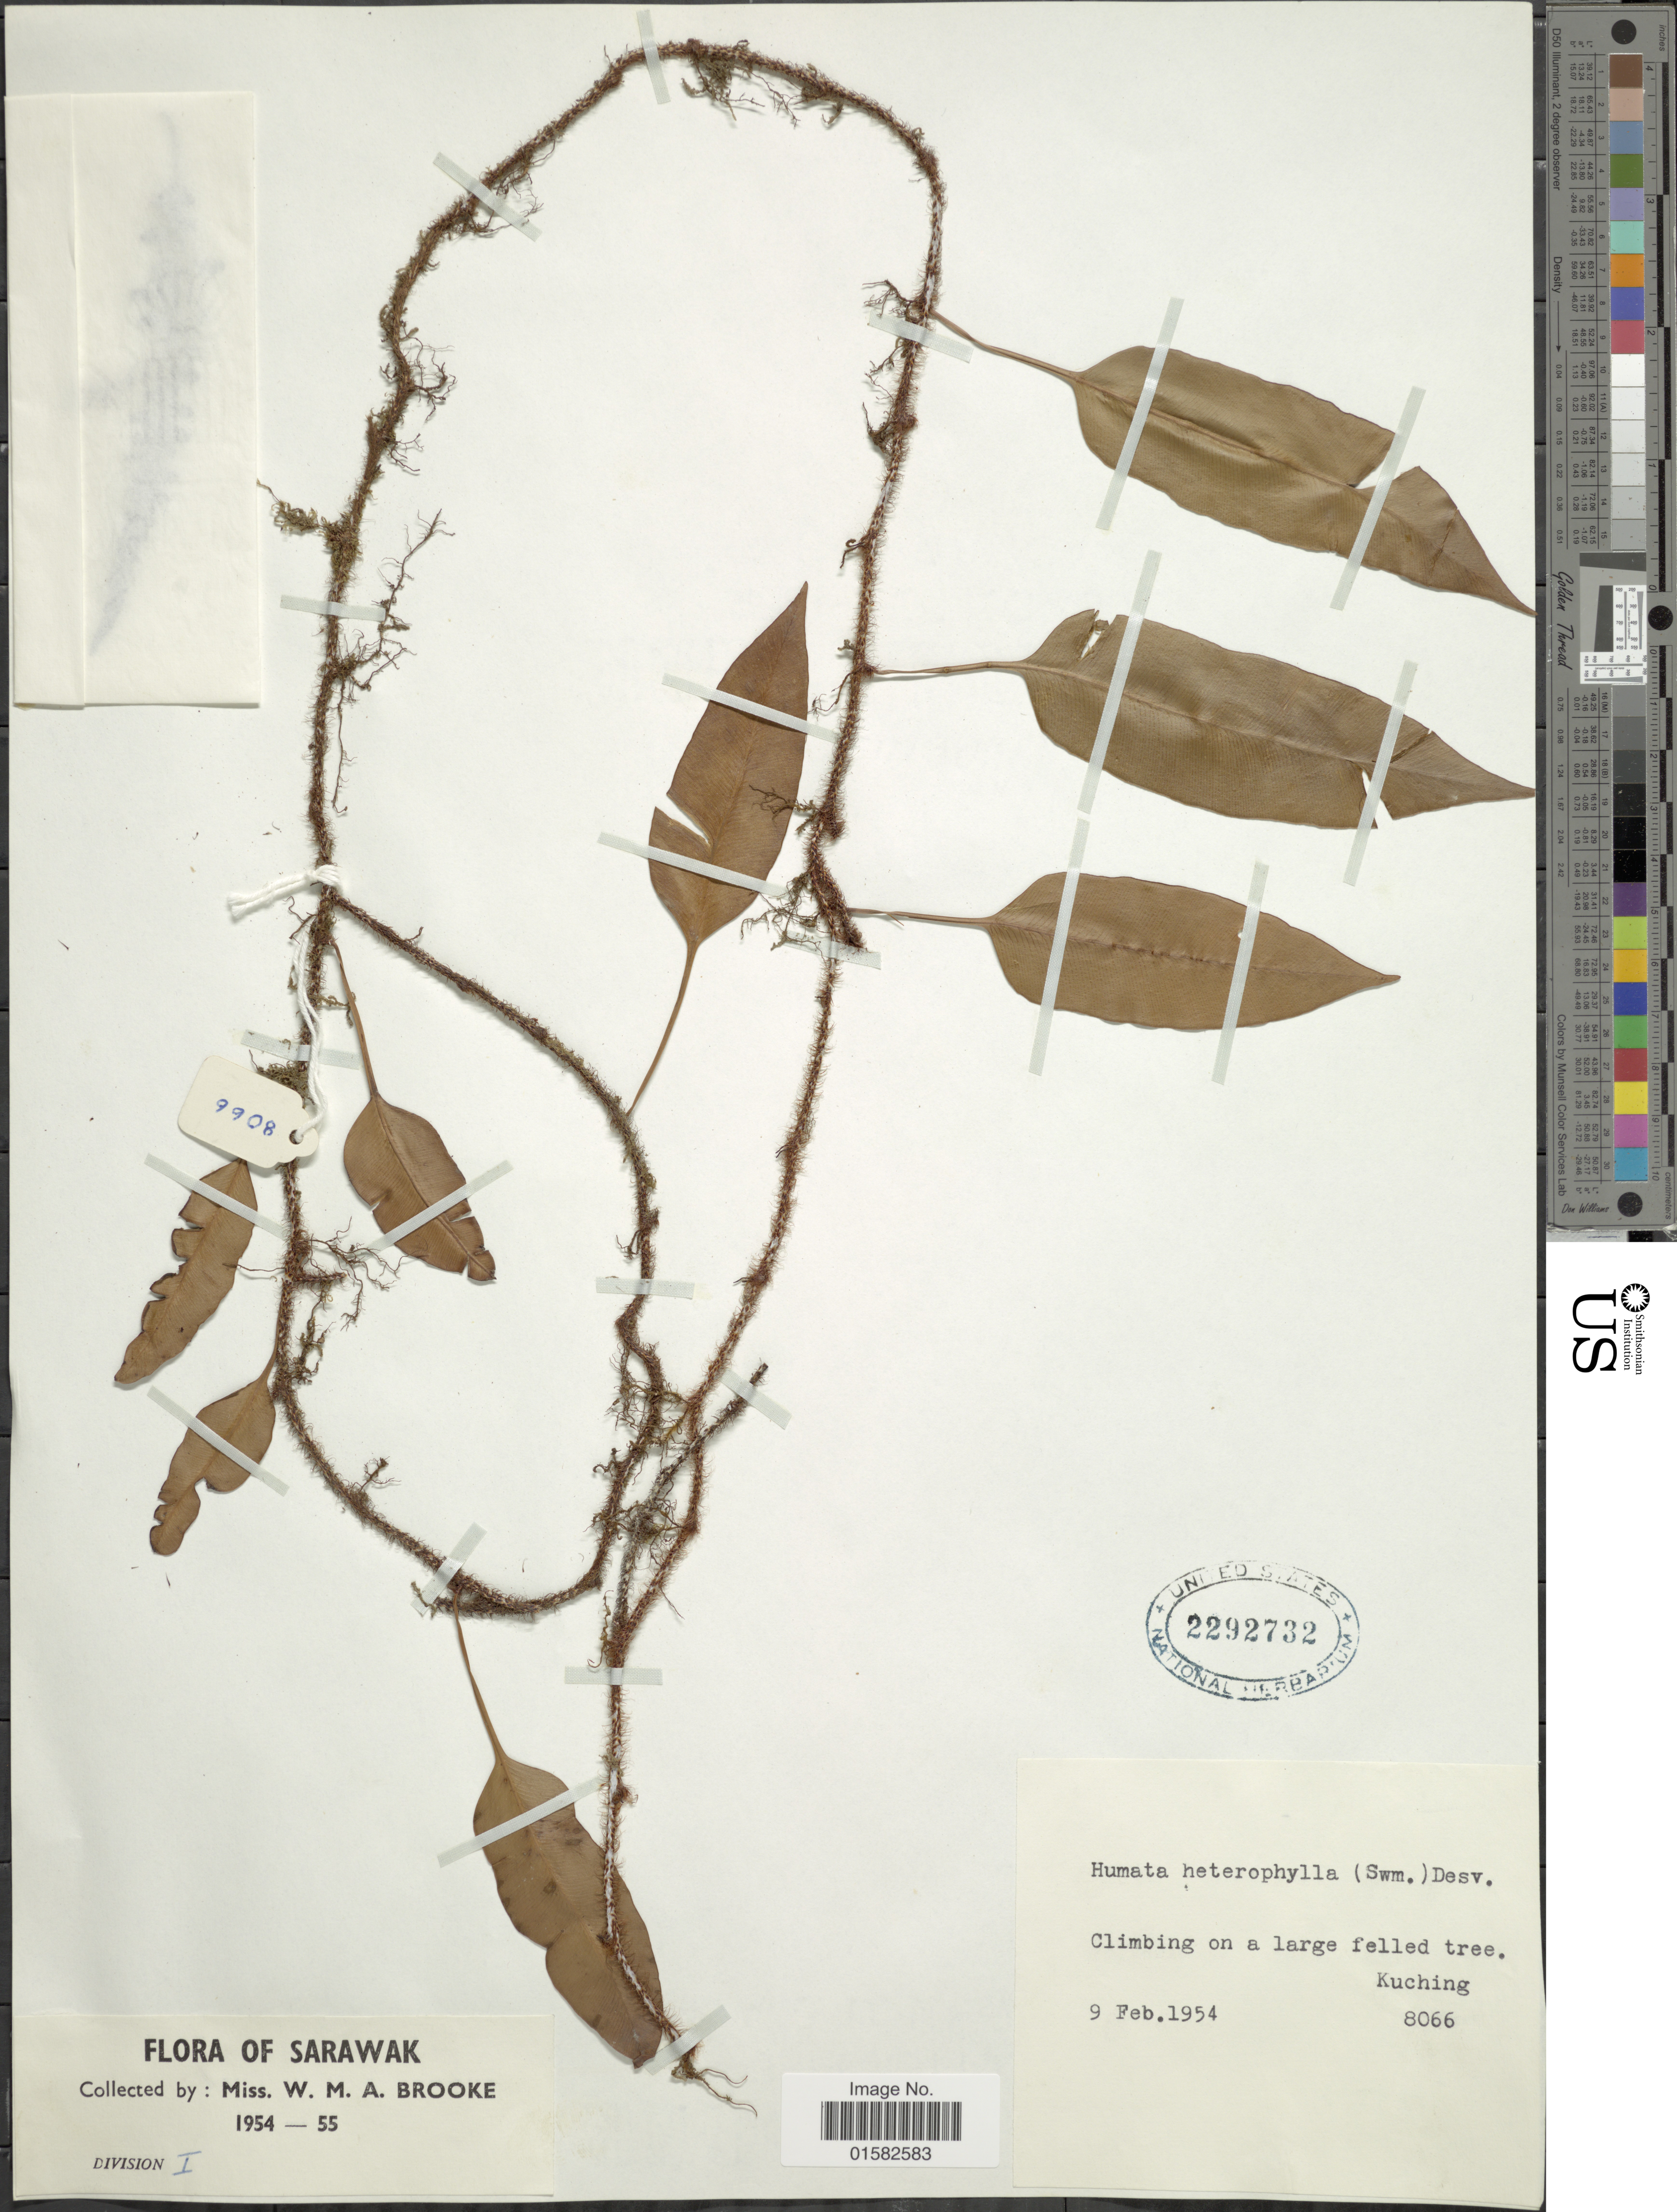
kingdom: Plantae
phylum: Tracheophyta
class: Polypodiopsida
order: Polypodiales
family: Davalliaceae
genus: Humata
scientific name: Humata heterophylla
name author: (Sm.) Desv.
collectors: W. Brooke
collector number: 8066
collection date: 1954-02-09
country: Malaysia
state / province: Sarawak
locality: Kuching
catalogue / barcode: US 2292732